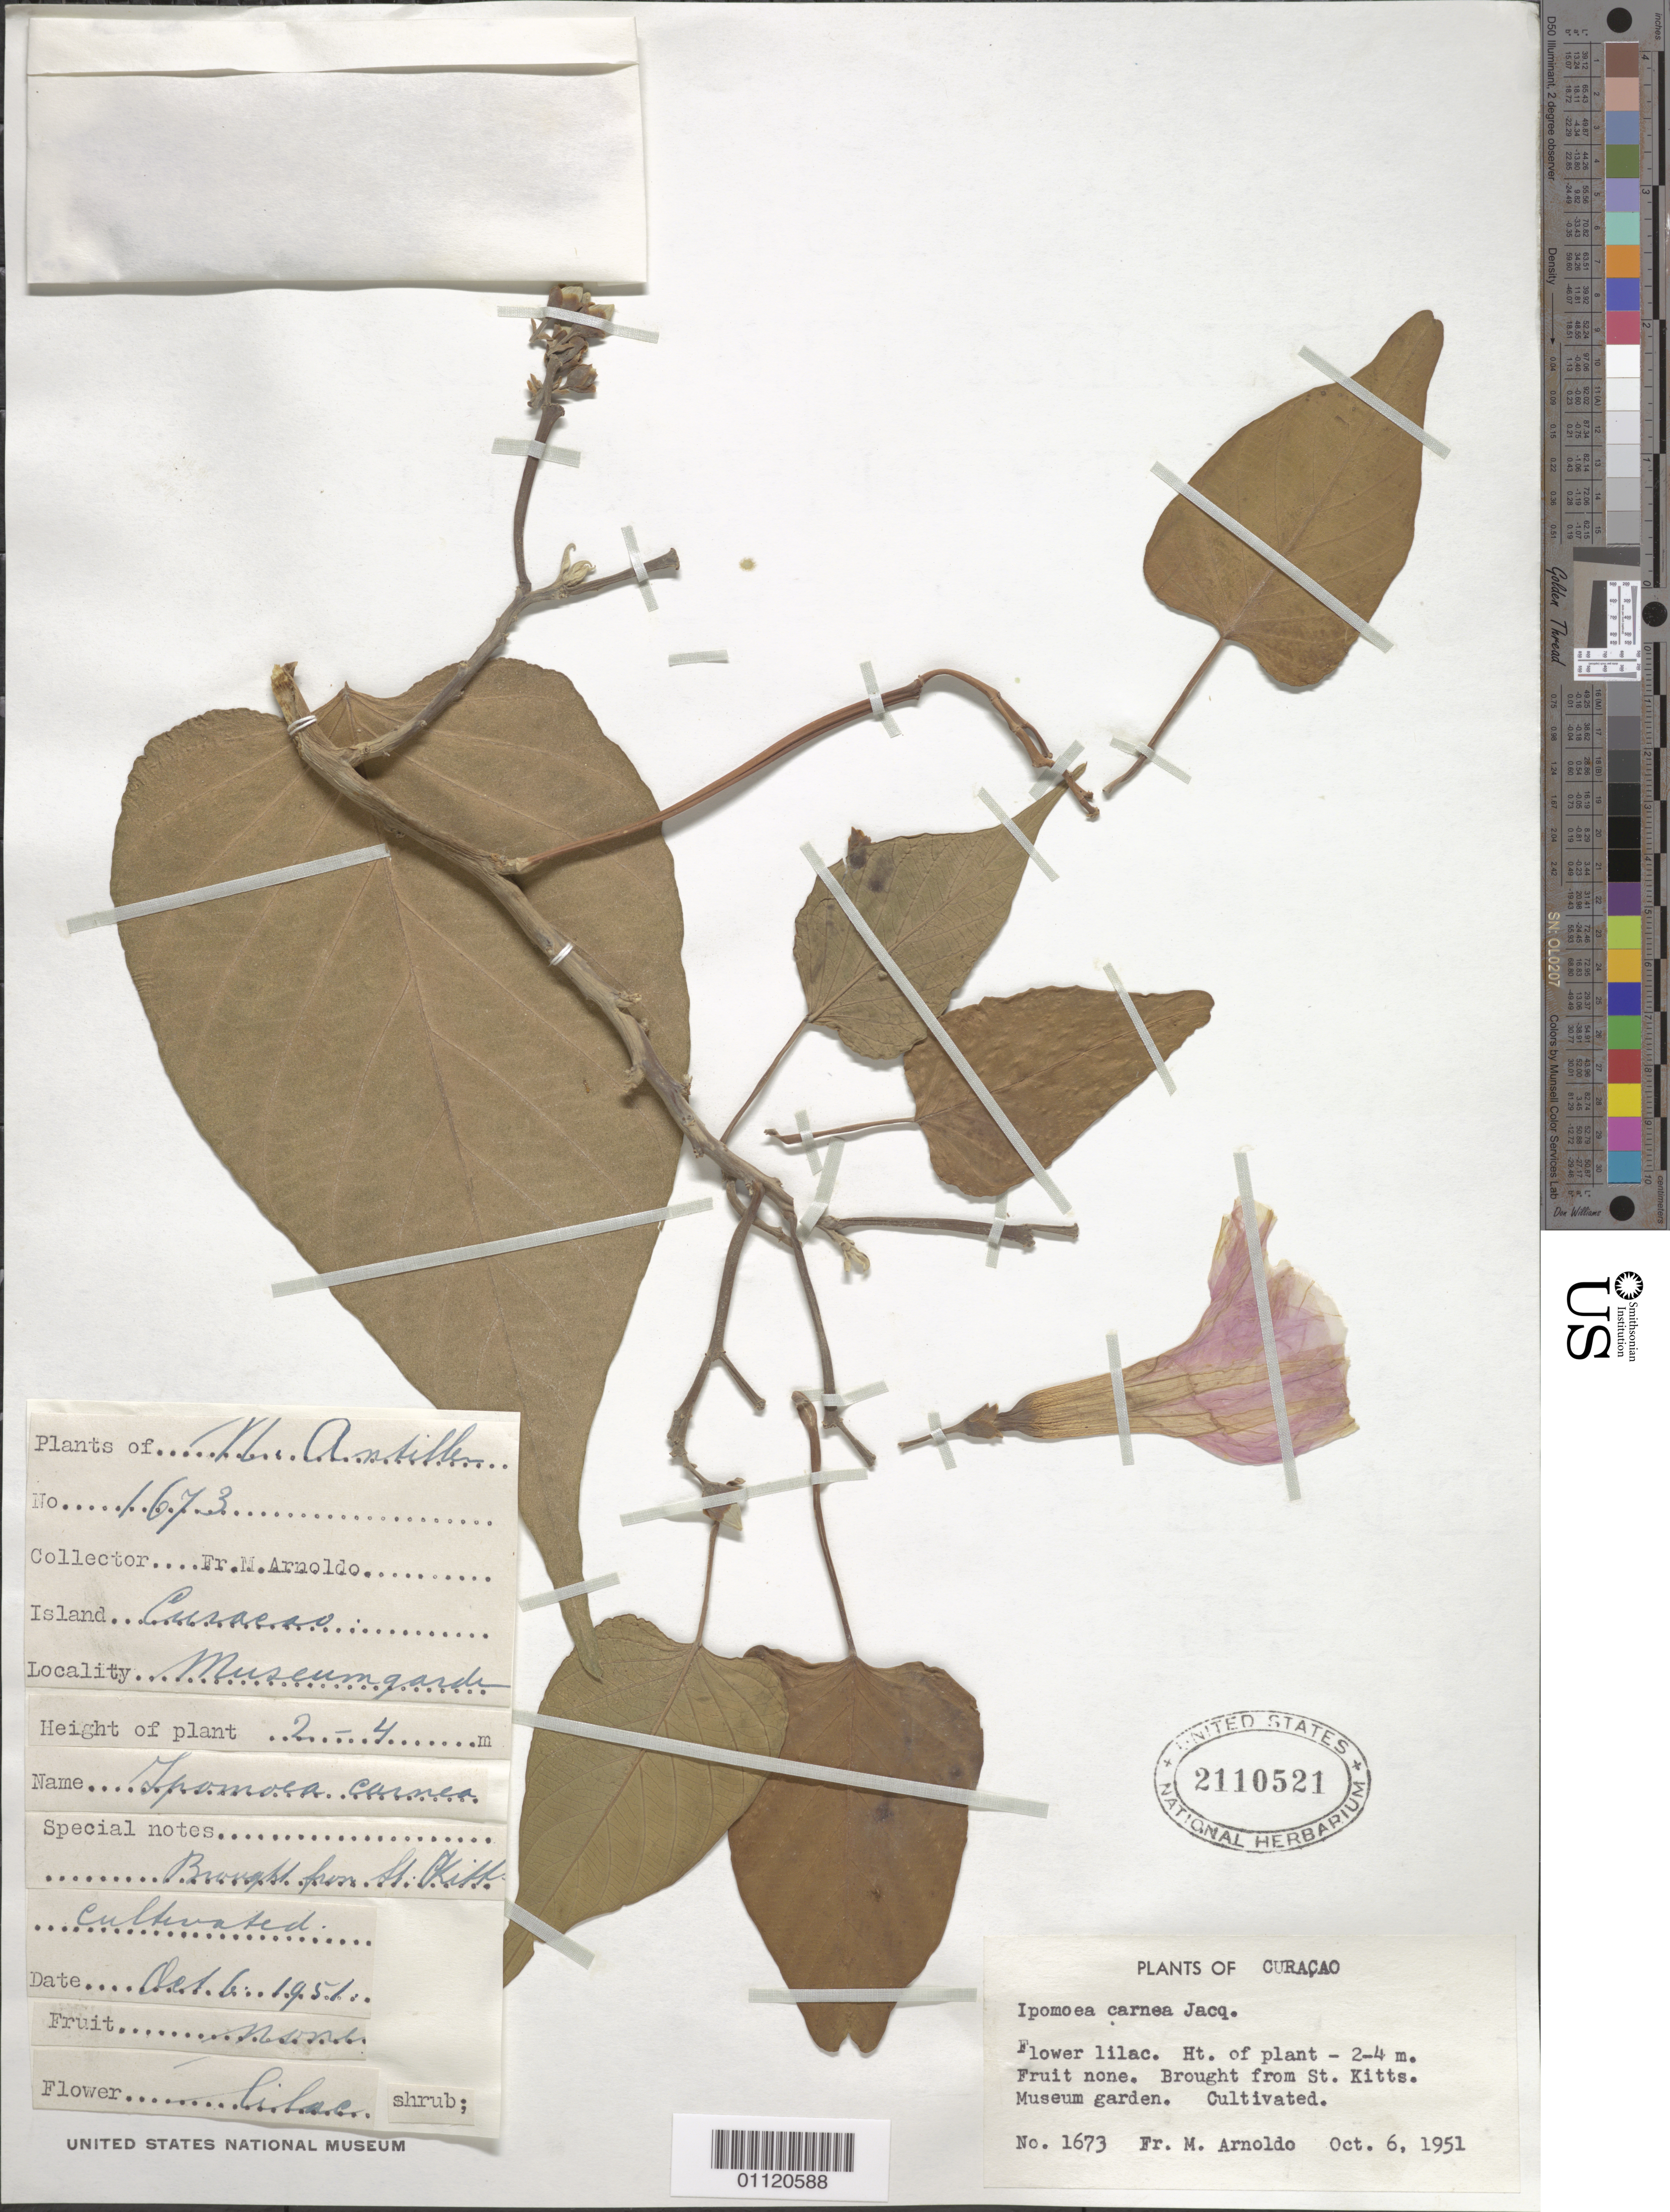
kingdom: Plantae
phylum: Tracheophyta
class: Magnoliopsida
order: Solanales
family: Convolvulaceae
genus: Ipomoea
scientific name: Ipomoea carnea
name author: Jacq.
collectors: N. Arnoldo-Broeders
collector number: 1673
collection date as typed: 06 Oct 1951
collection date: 1951-10-06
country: Curaçao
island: Curaçao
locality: Museum garden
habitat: brought from St. Kitts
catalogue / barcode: US 2110521